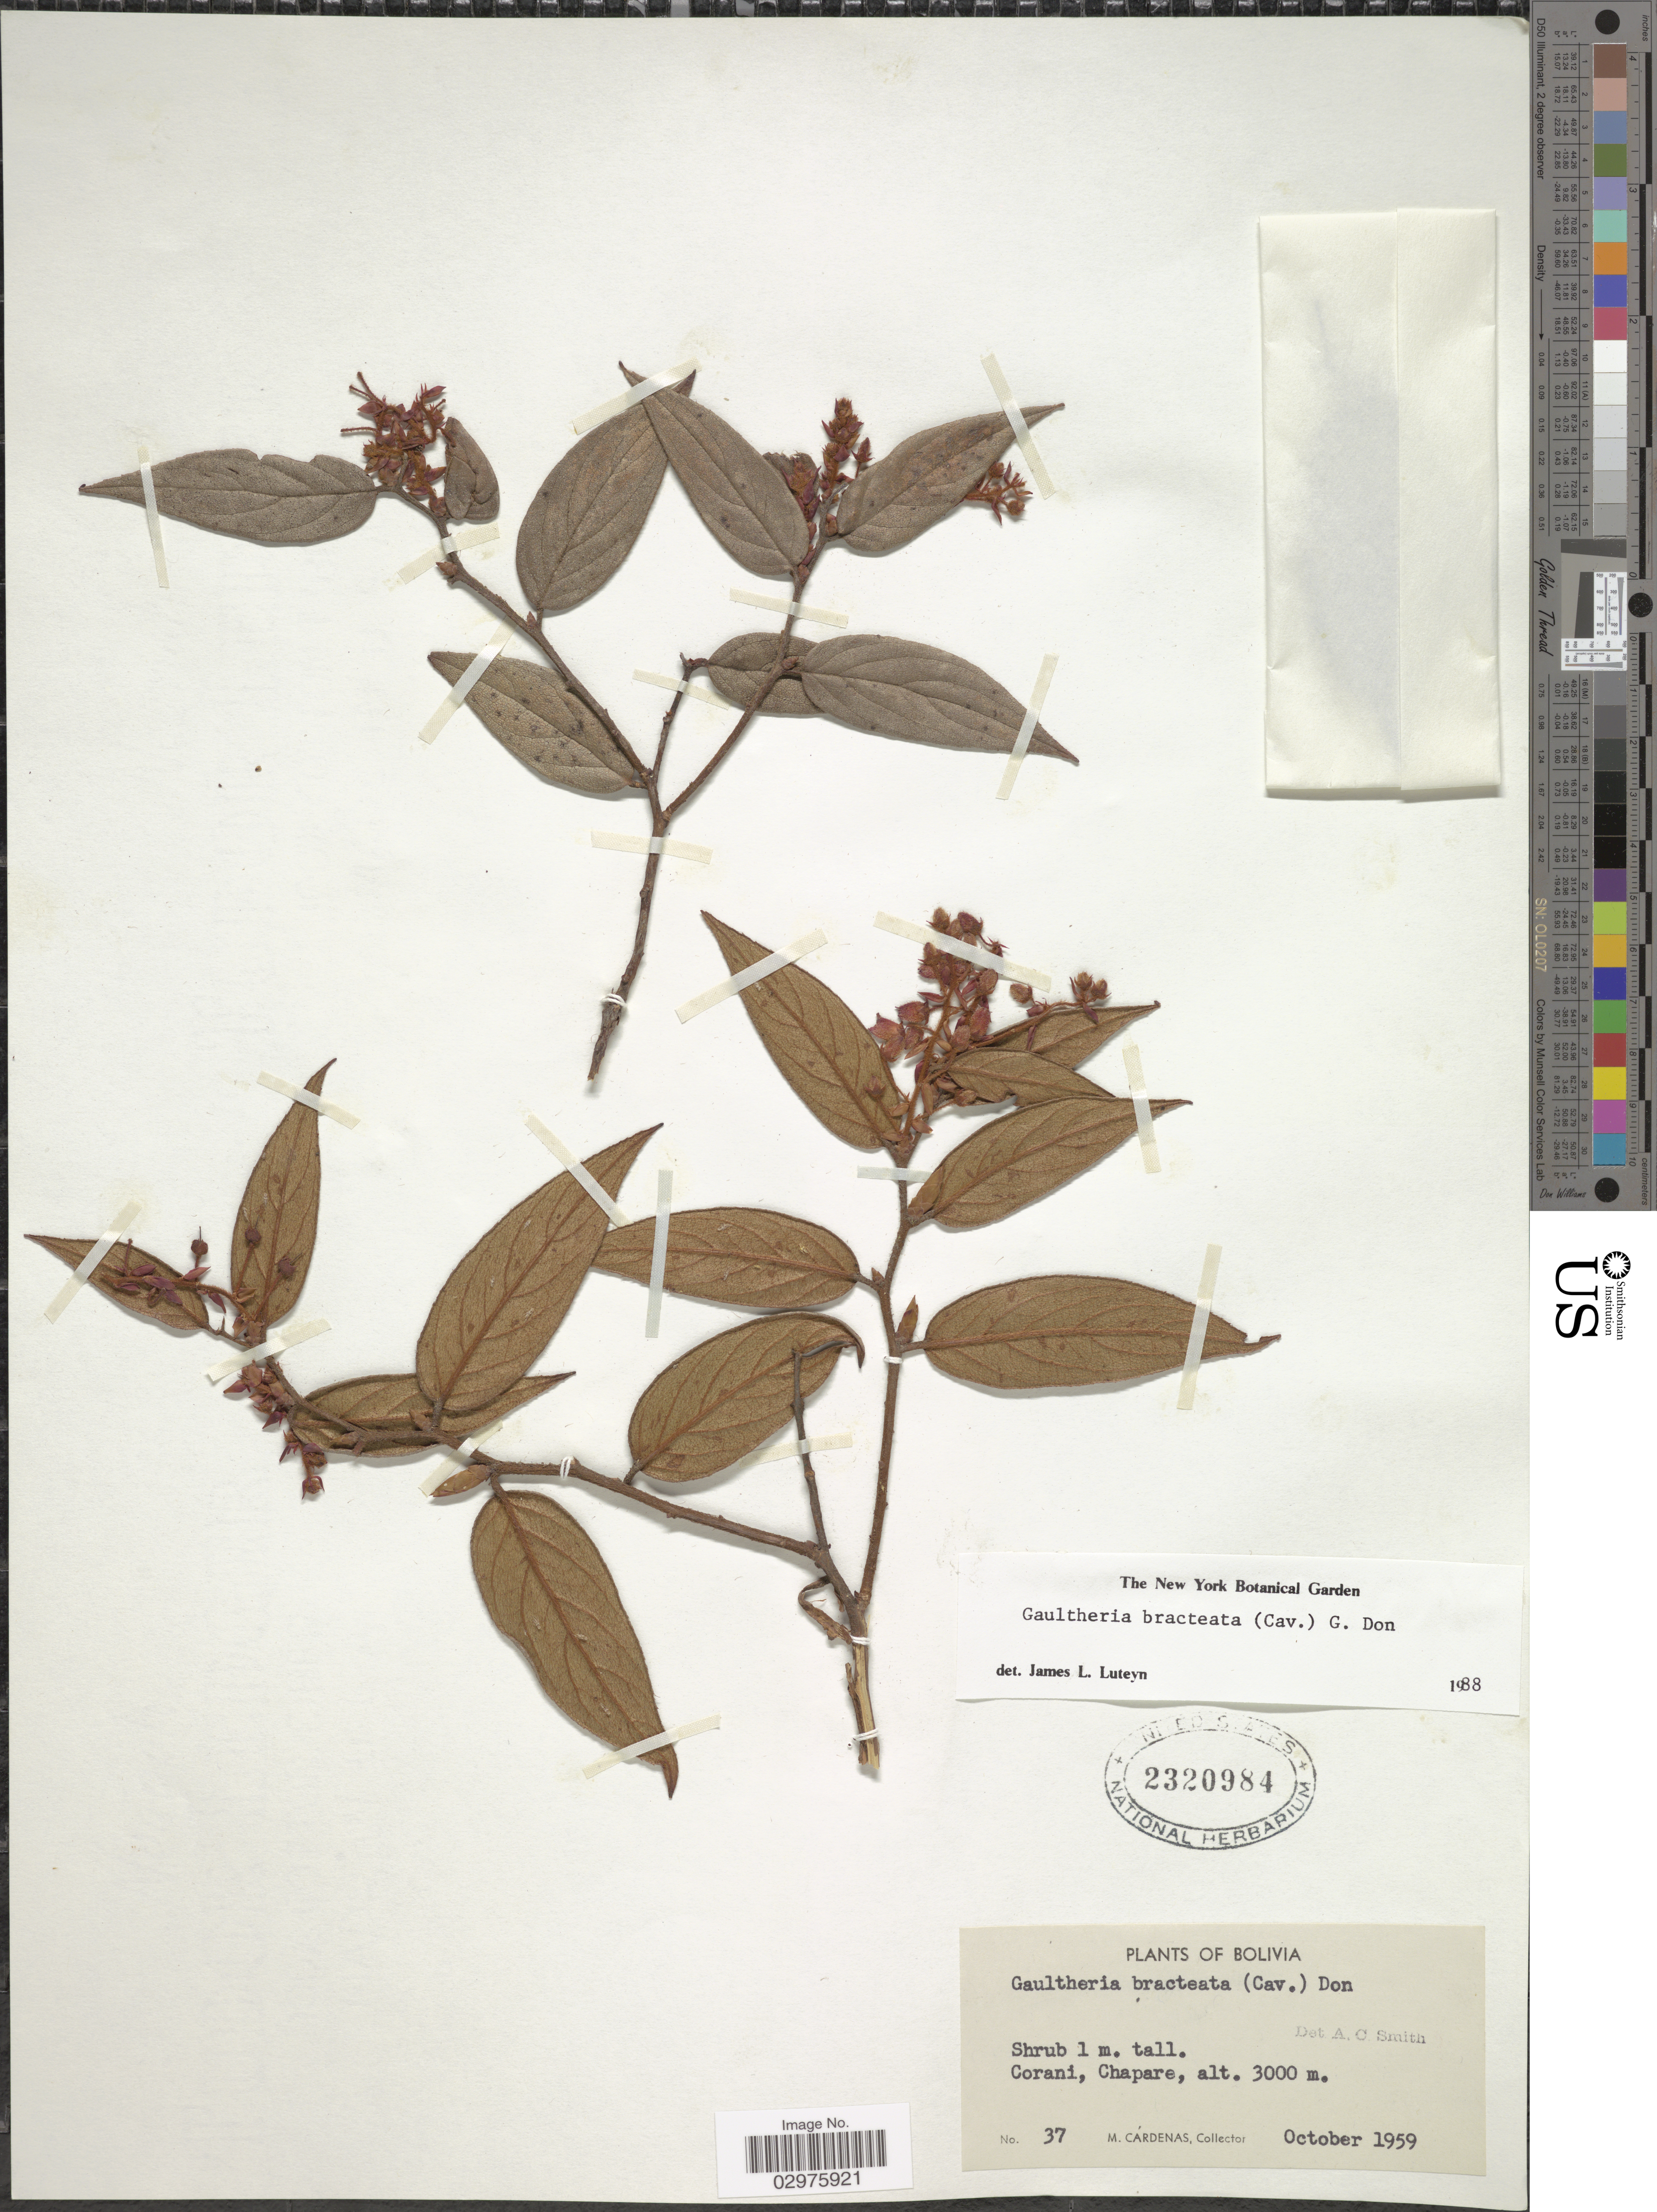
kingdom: Plantae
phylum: Tracheophyta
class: Magnoliopsida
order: Ericales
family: Ericaceae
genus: Gaultheria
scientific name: Gaultheria bracteata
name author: (Cav.) G. Don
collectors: M. Cárdenas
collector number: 37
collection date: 1959-10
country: Bolivia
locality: Corani, Chapare.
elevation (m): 3000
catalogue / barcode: US 2320984